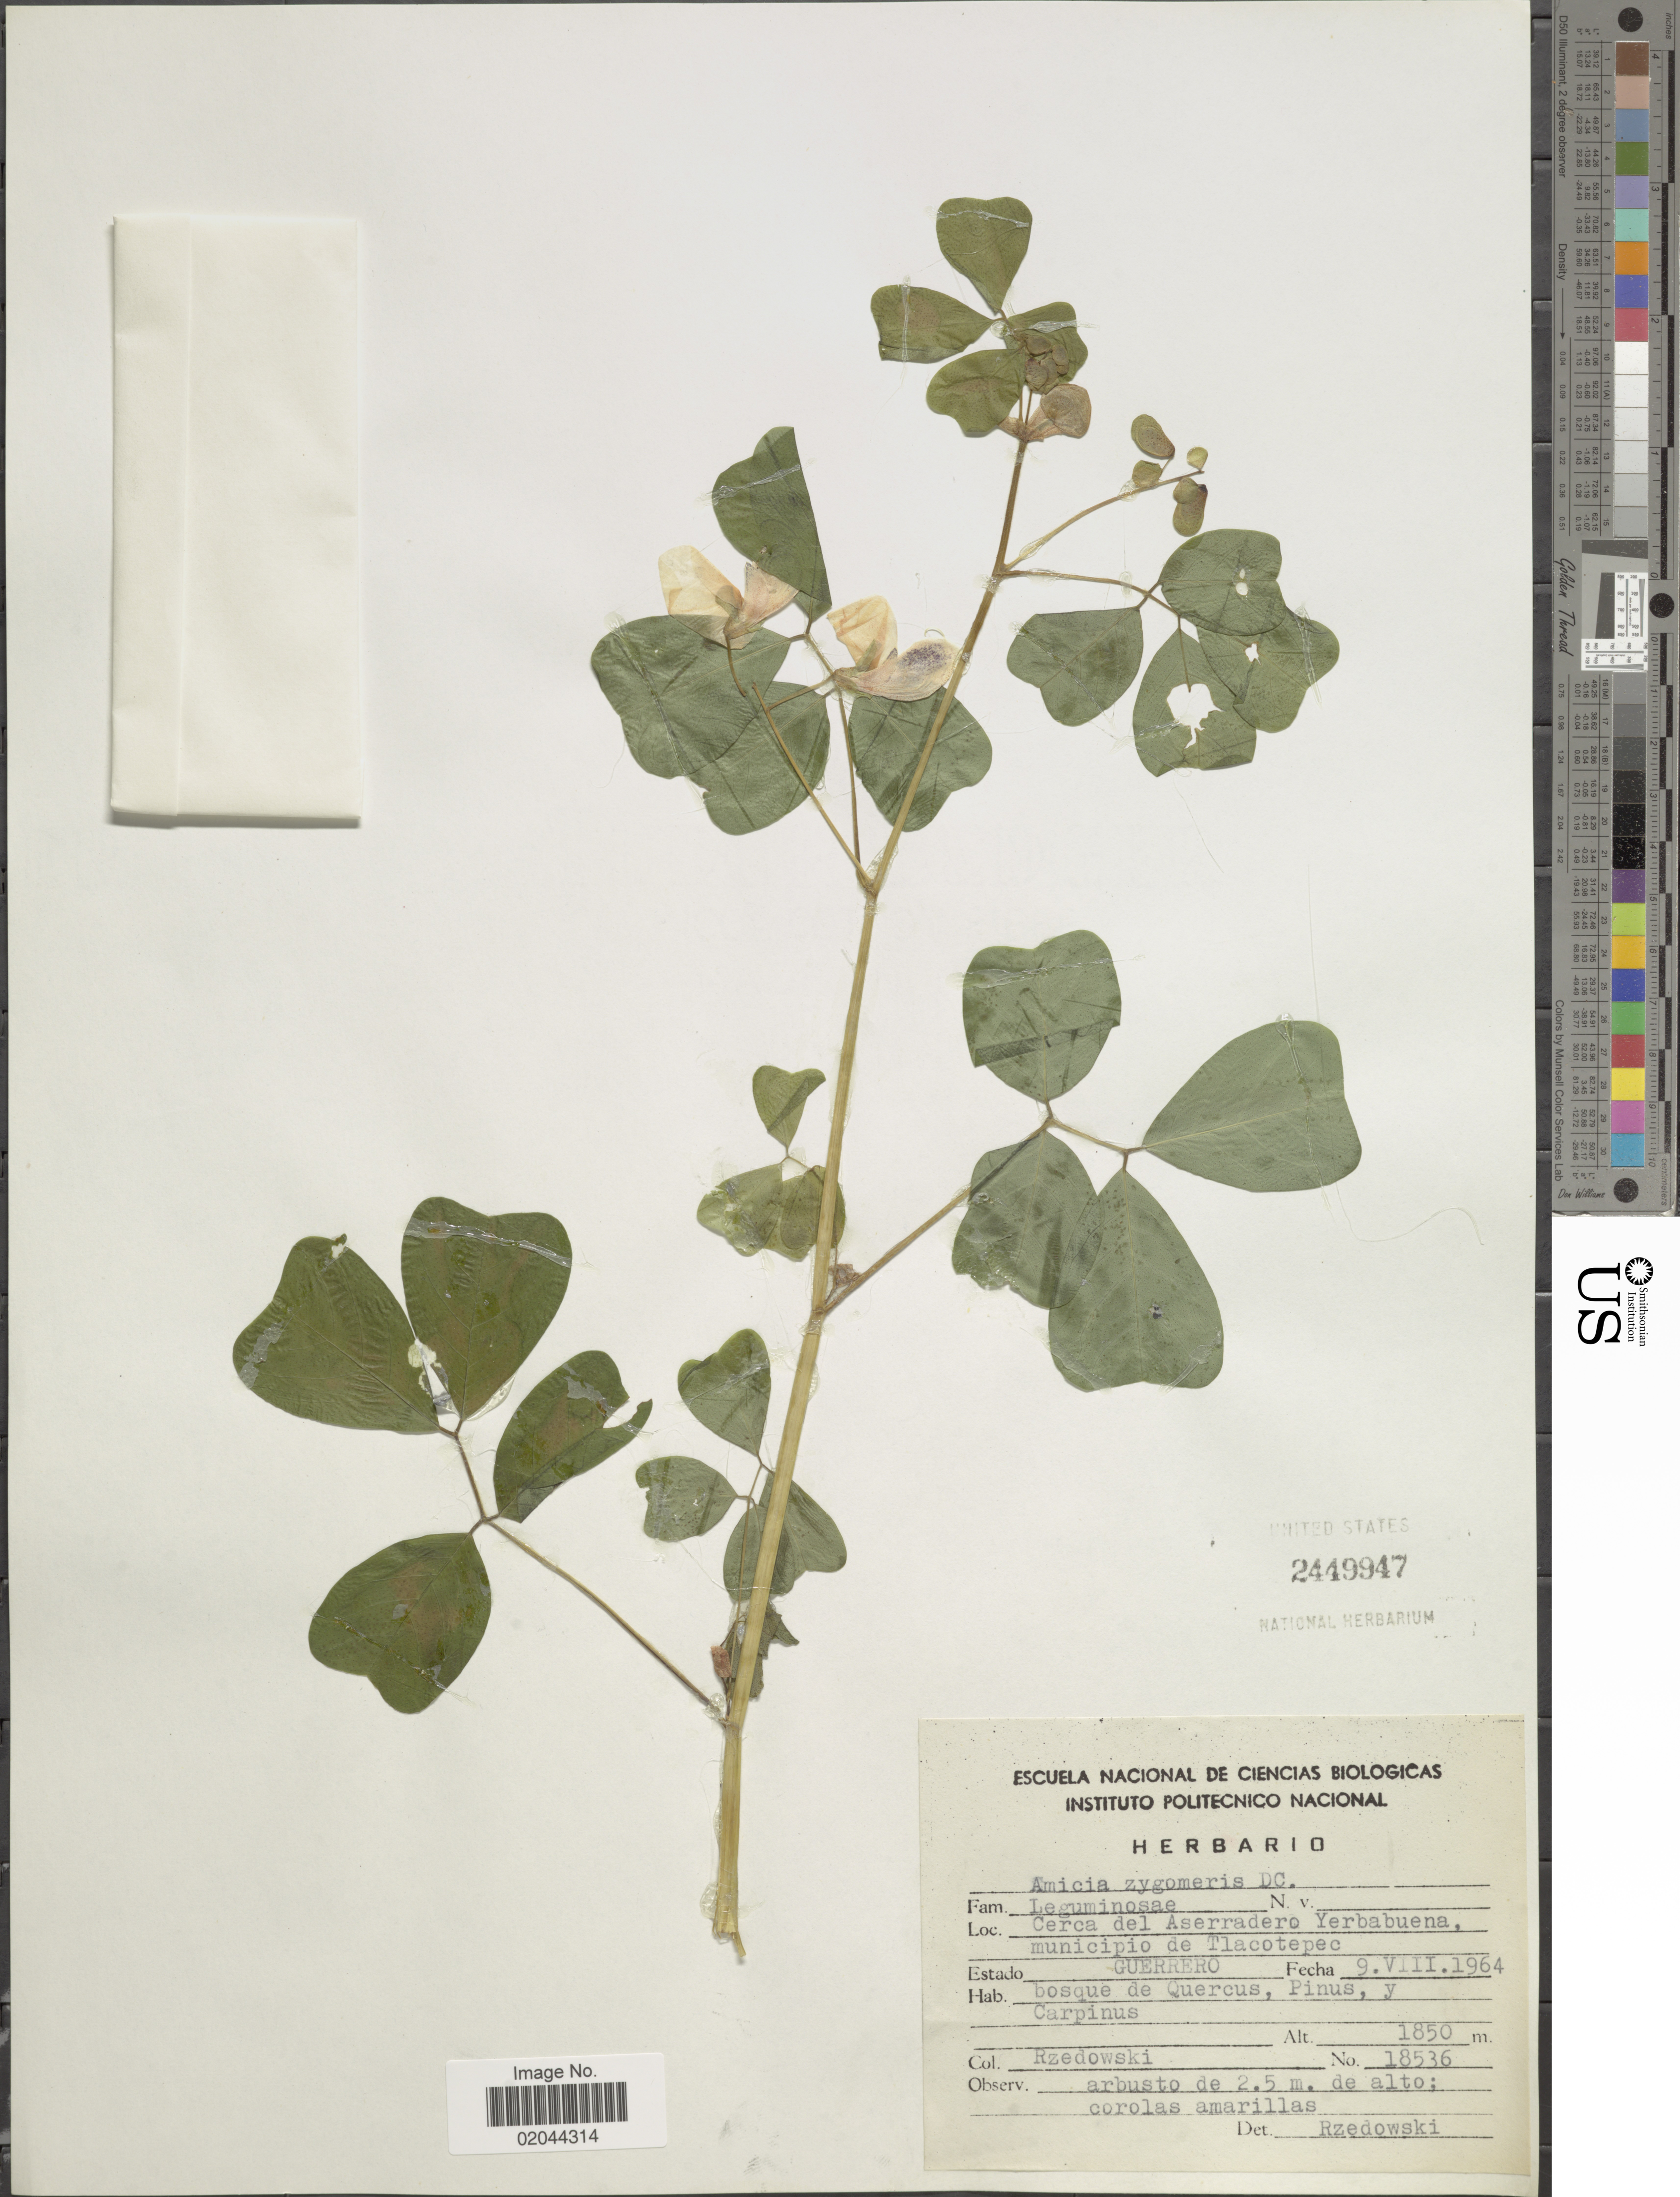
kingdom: Plantae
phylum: Tracheophyta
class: Magnoliopsida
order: Fabales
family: Fabaceae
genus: Amicia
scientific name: Amicia zygomeris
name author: DC.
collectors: Rzedowski, --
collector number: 18536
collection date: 1964-08-09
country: Mexico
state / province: Guerrero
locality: Cerca del Aserradero Yerbabuena, municipio de Tlacotepec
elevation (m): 1850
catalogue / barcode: US 2449947